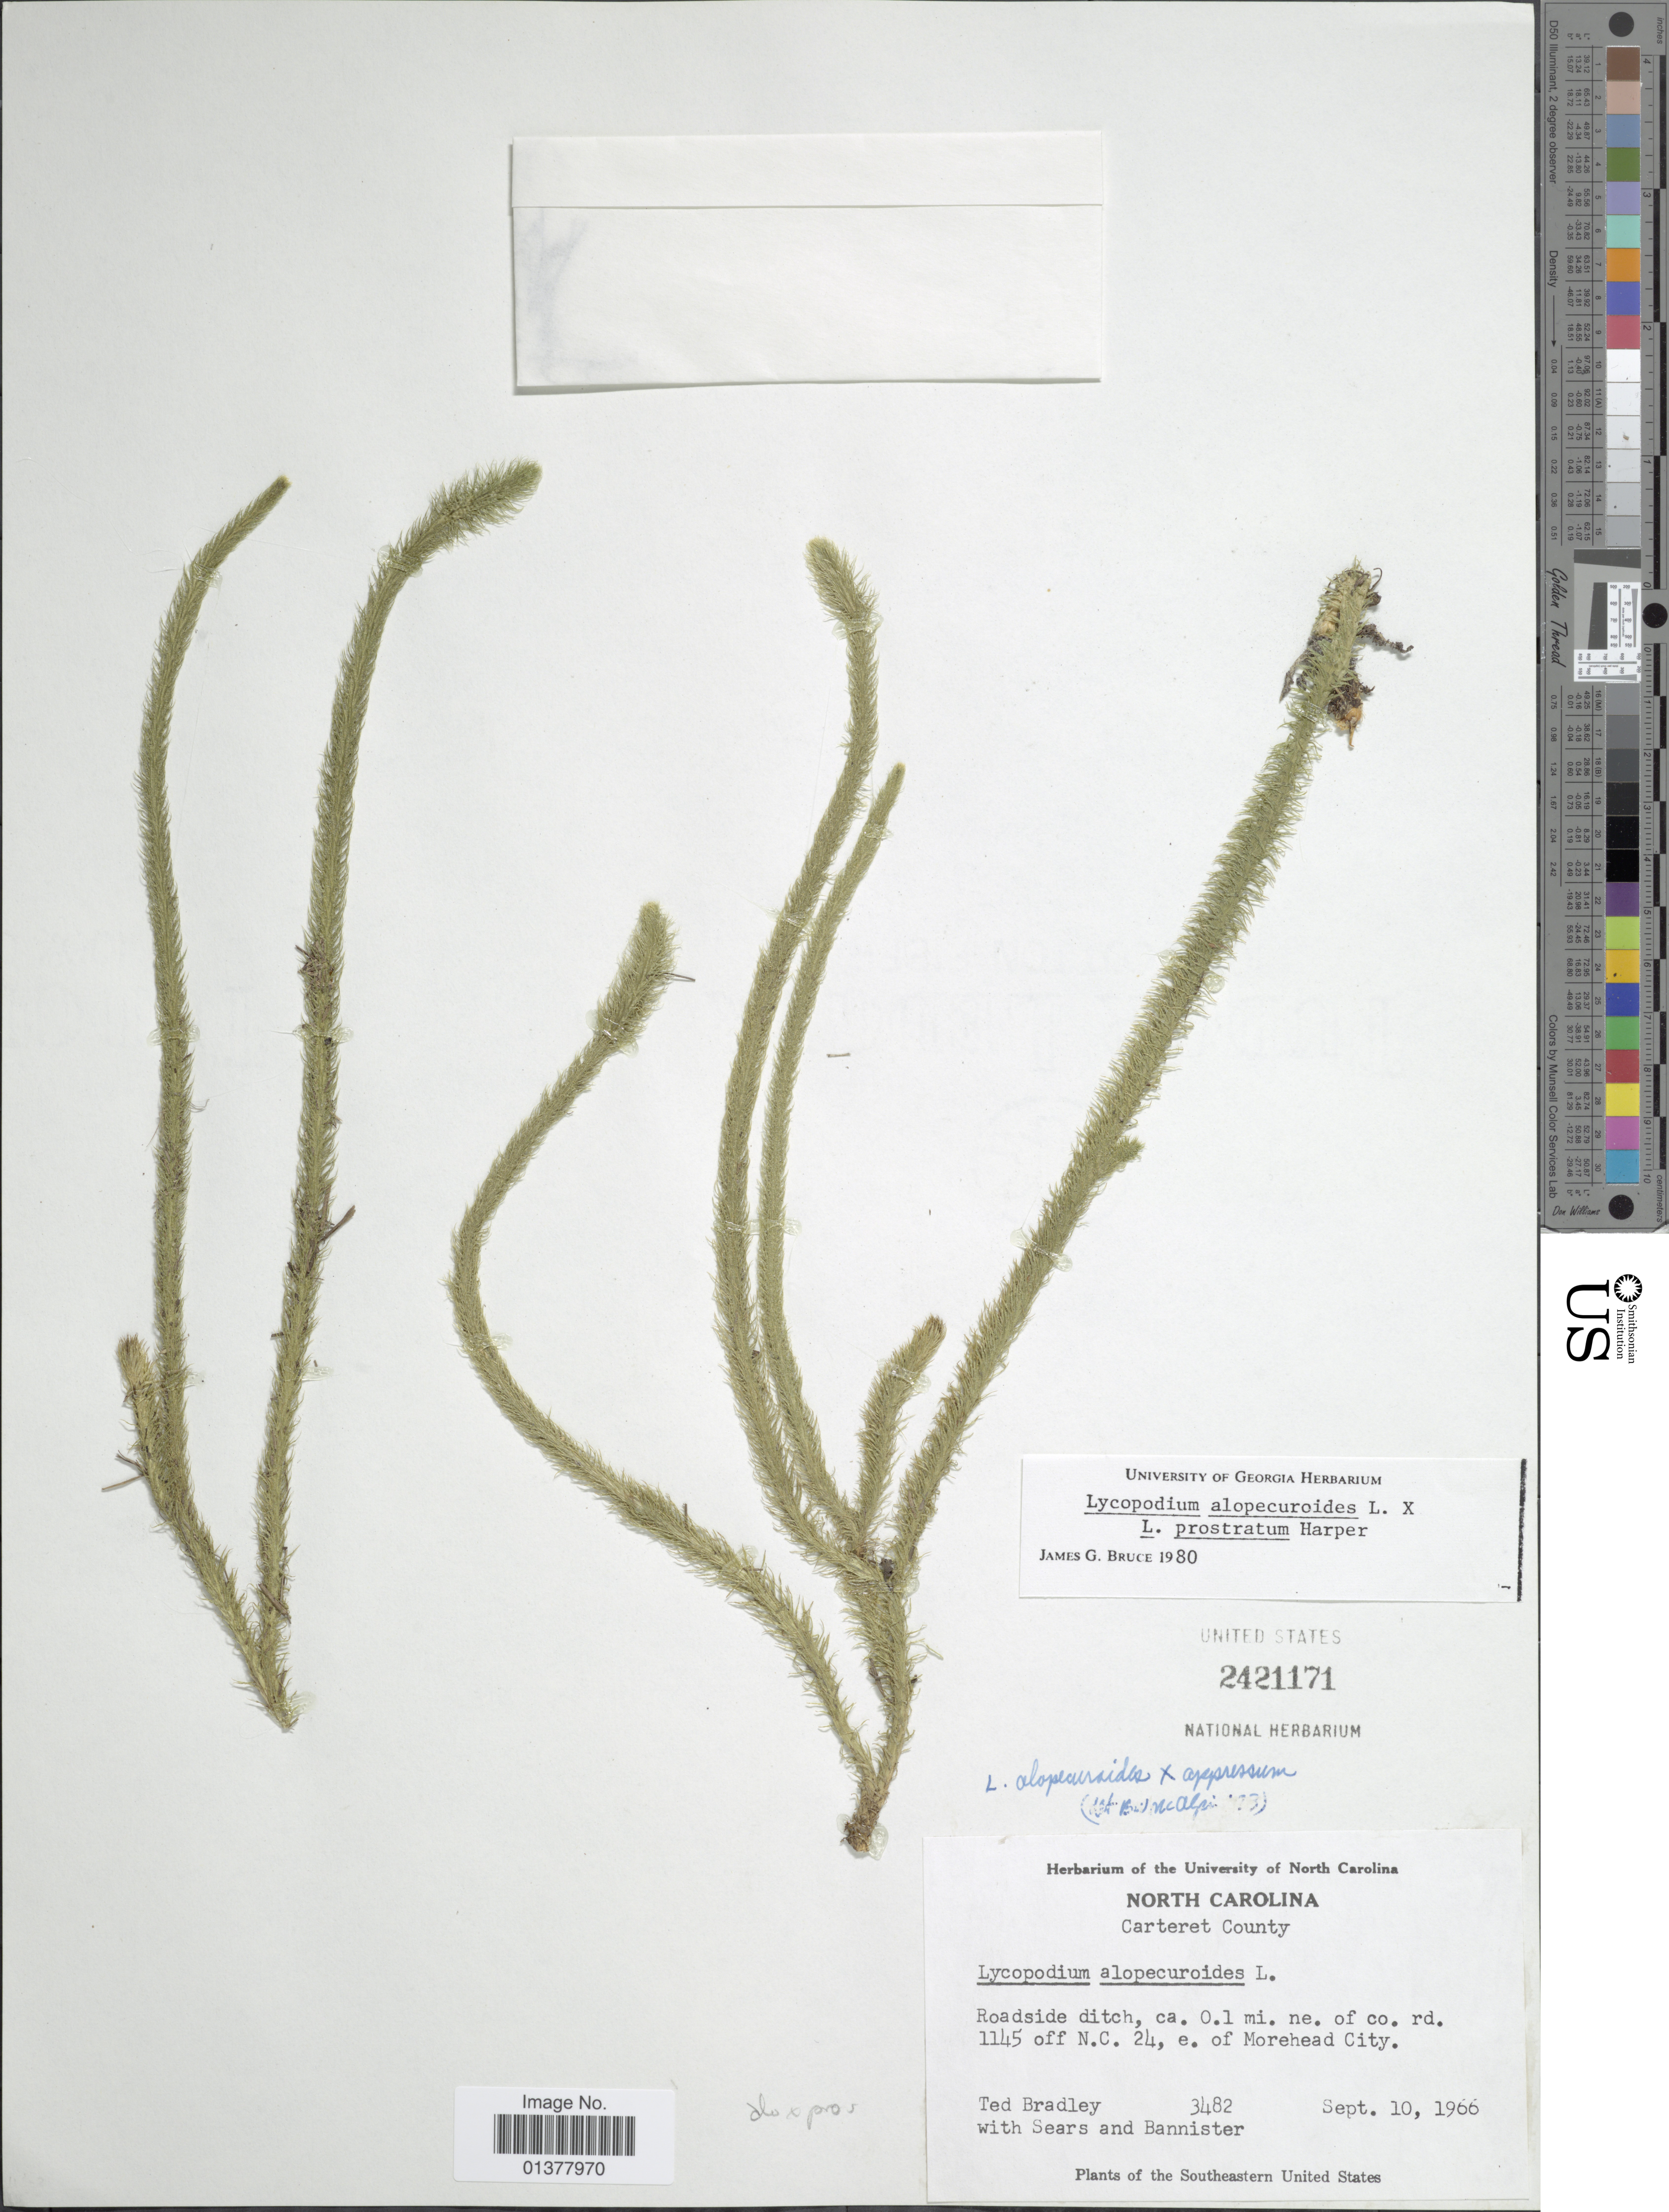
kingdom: Plantae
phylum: Tracheophyta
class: Lycopodiopsida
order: Lycopodiales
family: Lycopodiaceae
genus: Lycopodiella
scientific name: Lycopodiella alopecuroides x L. prostrata (R.M. Harper) Cranfill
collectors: T. Bradley, Sears & Bannister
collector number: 3482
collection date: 1966-09-10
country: United States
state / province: North Carolina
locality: Carteret County, Roadside ditch, ca 0.1 mi. ne. of co. rd. 1145 off N.C. 24, e. of Morehead city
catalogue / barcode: US 2421171